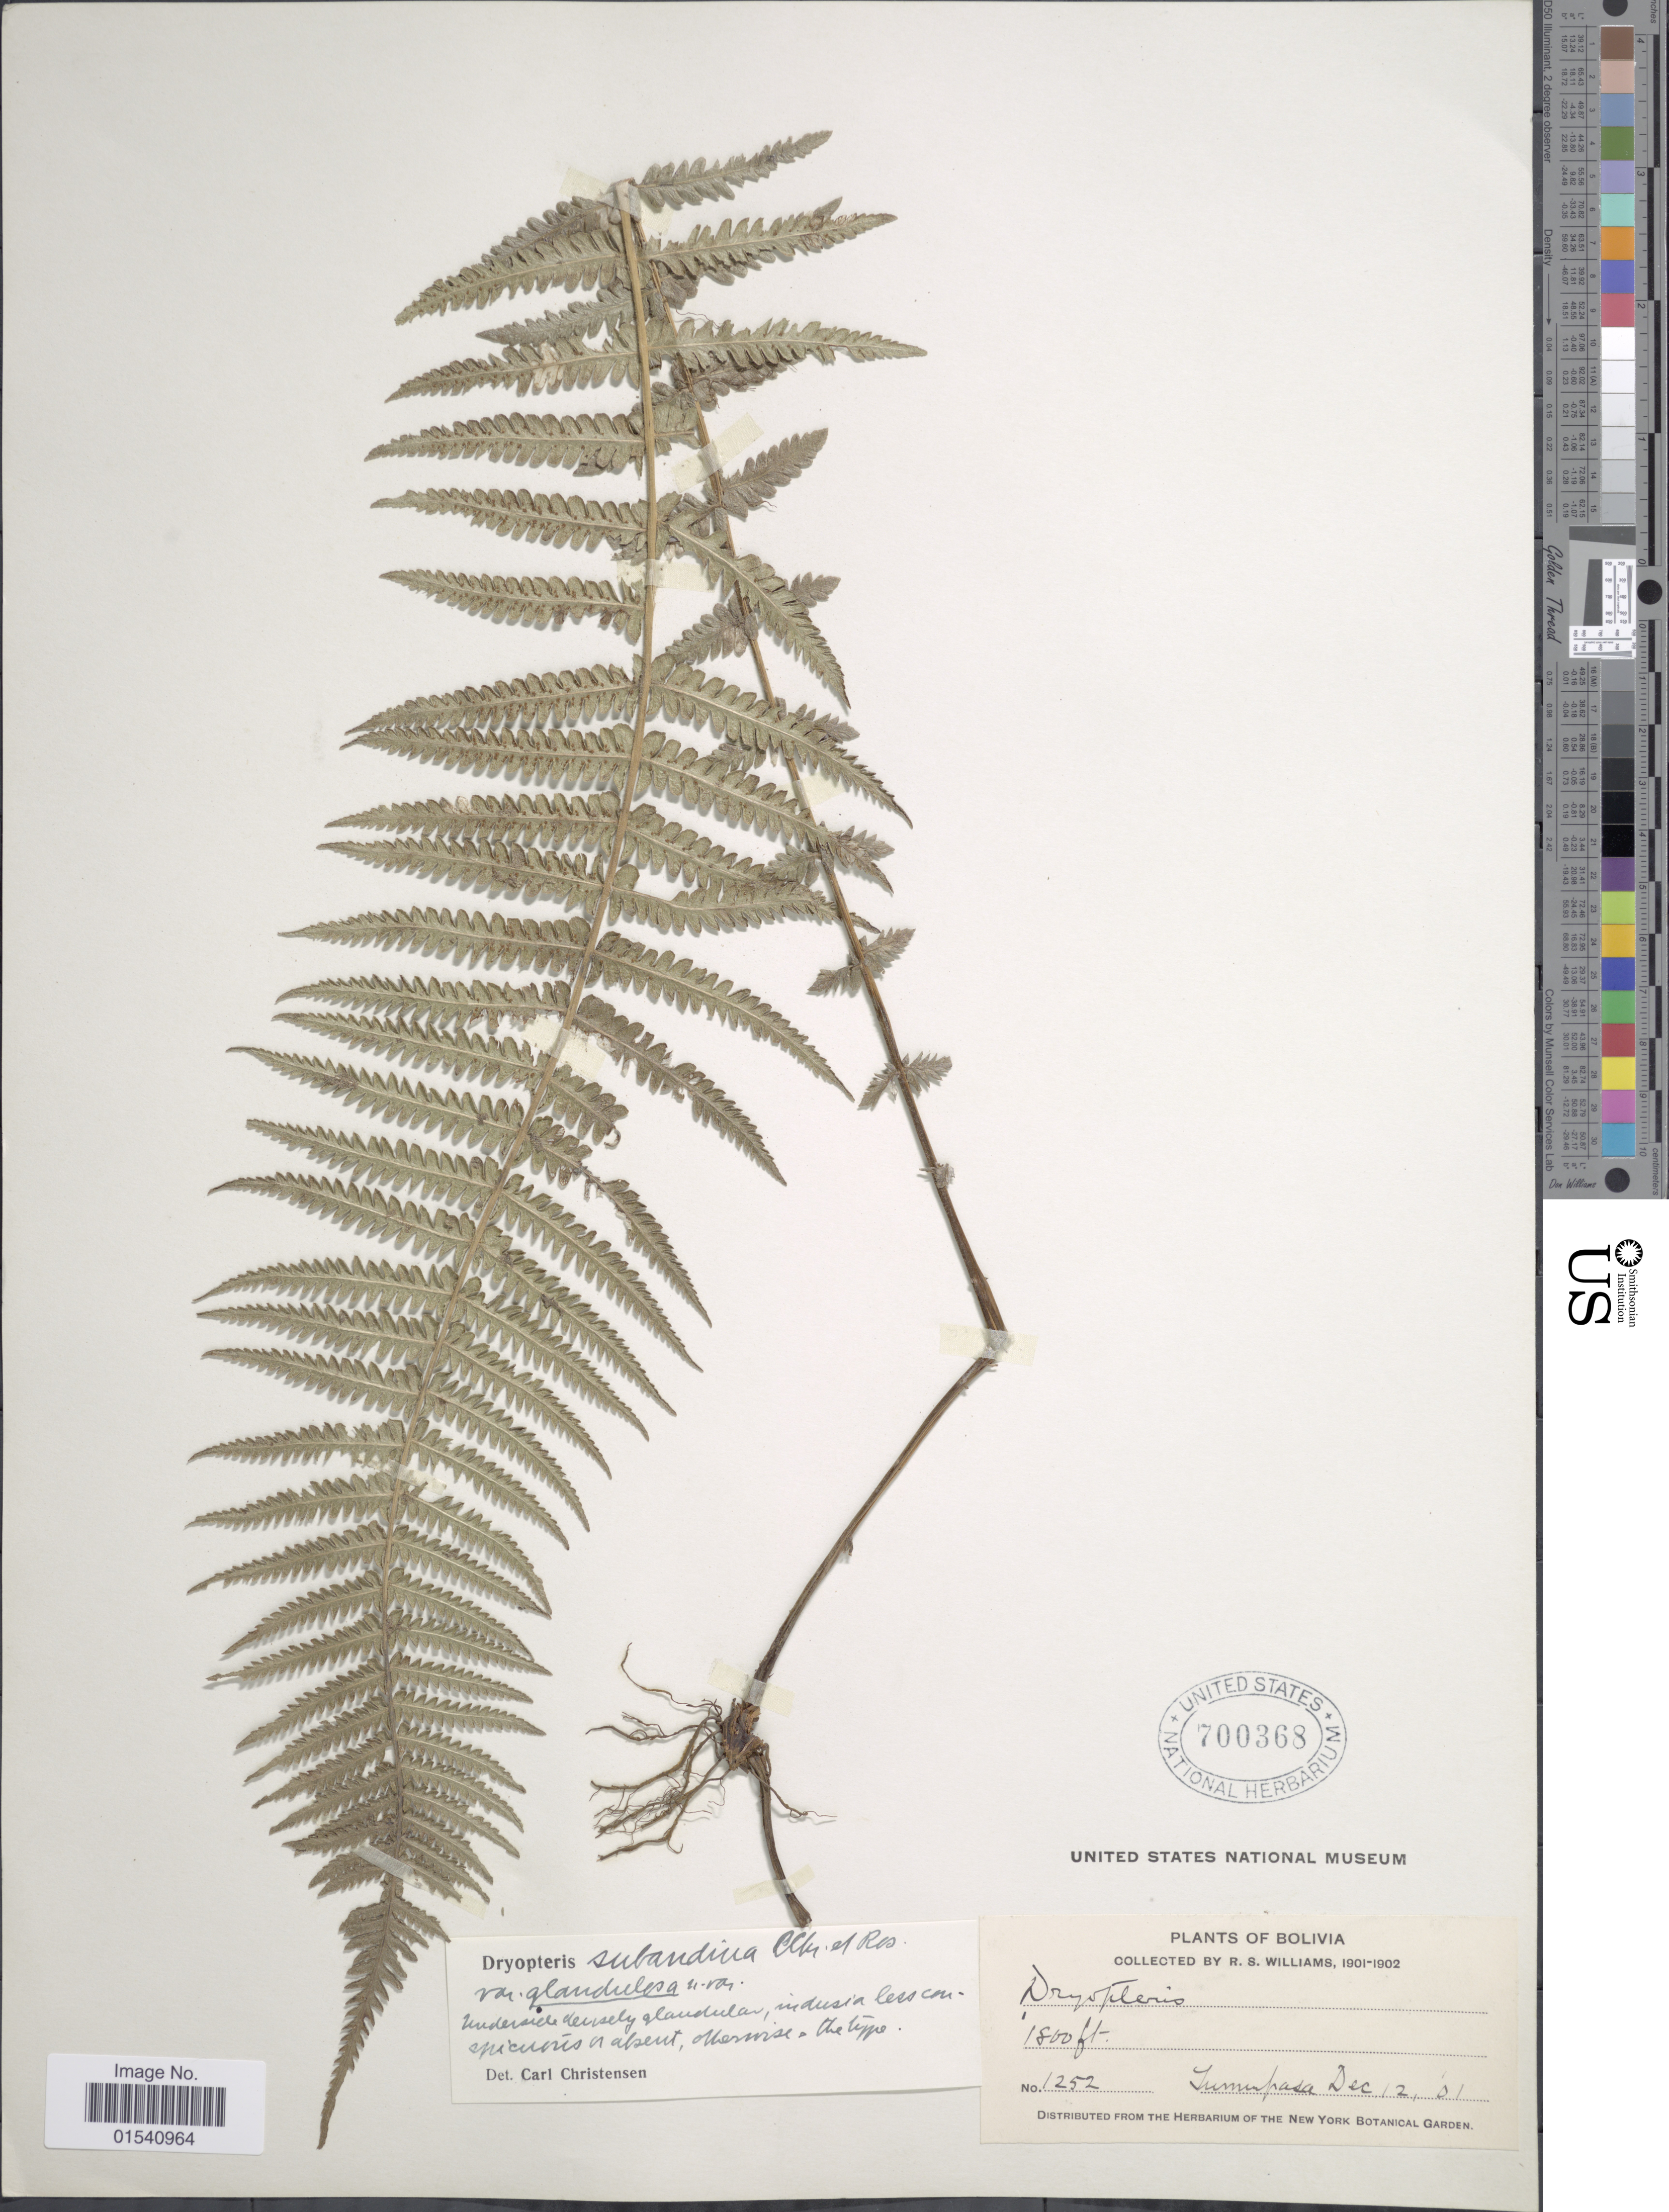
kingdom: Plantae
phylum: Tracheophyta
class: Polypodiopsida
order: Polypodiales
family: Thelypteridaceae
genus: Amauropelta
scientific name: Amauropelta rufa (Poir.) comb. nov., ined 2015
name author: (Poir.)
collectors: R. S. Williams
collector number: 1252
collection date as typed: Dec. 12, '01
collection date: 1901-12-12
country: Bolivia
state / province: La Paz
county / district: Iturralde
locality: Tumupasa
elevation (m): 549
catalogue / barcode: US 700368